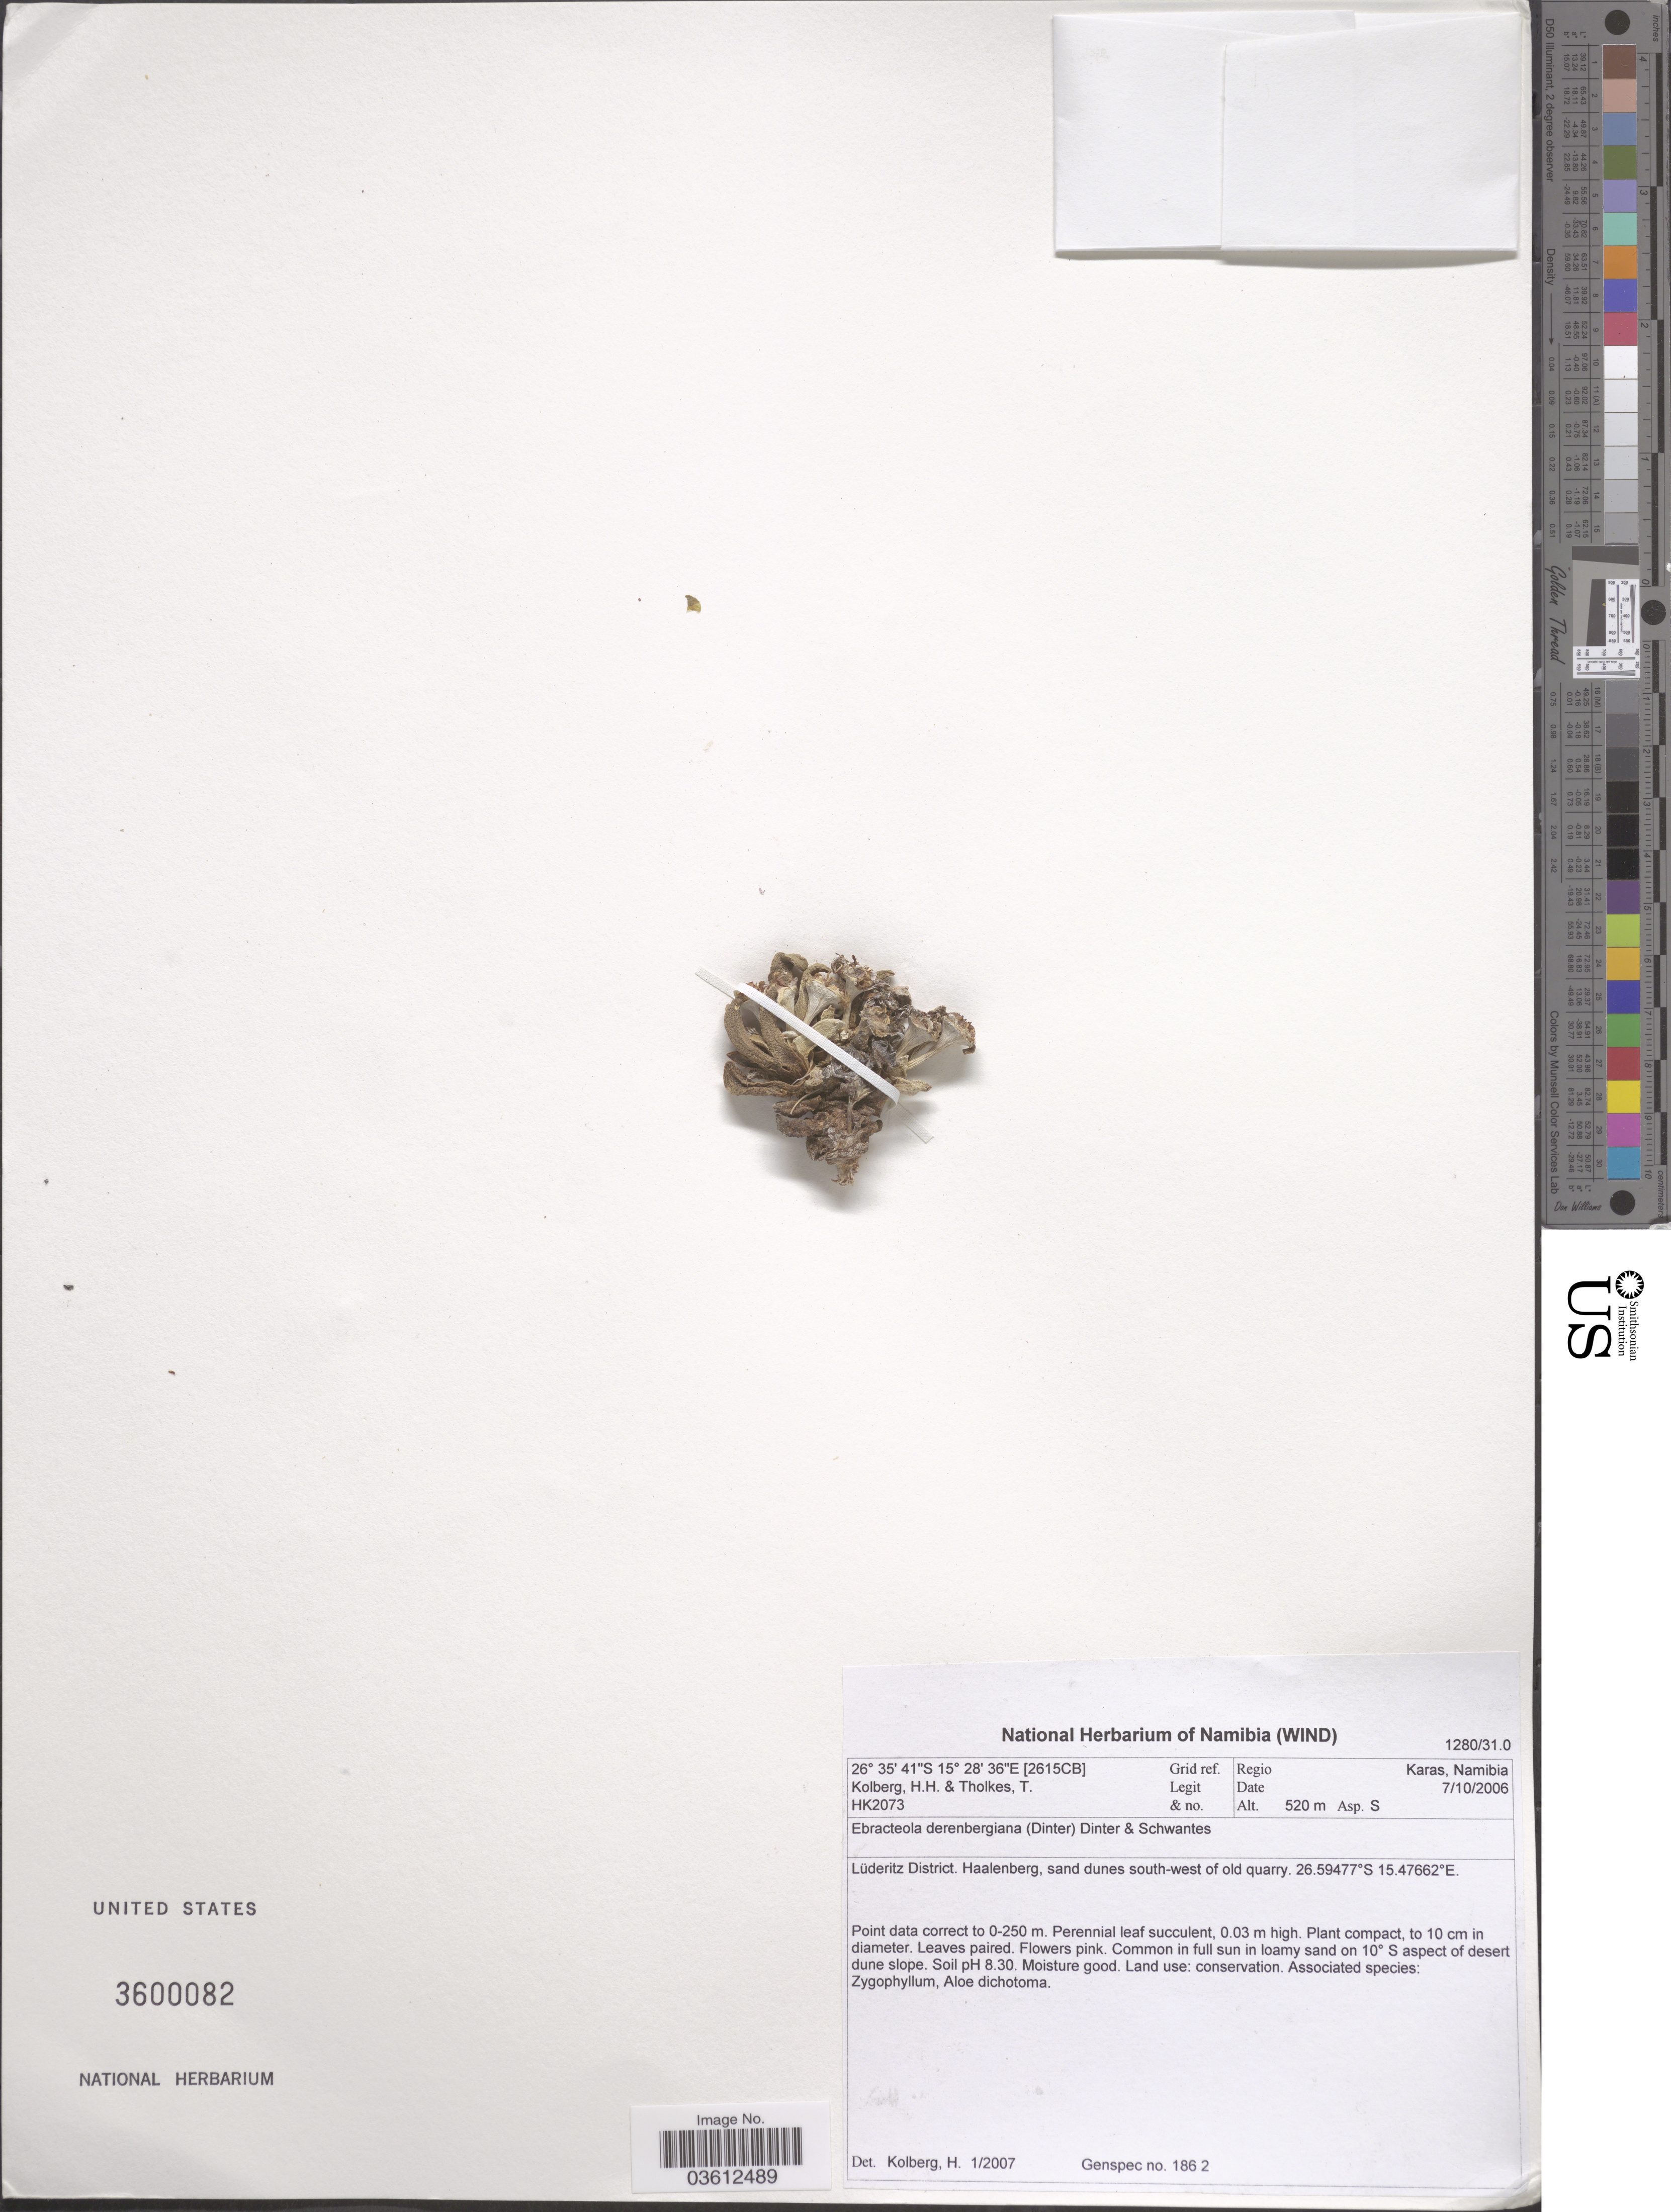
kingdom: Plantae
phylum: Tracheophyta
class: Magnoliopsida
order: Caryophyllales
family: Aizoaceae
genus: Ebracteola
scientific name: Ebracteola derenbergiana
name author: (Dinter) Dinter & Schwantes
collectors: H. H. Kolberg & T. Tholkes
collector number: HK2073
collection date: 2006-10-07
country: Namibia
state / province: Karas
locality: Grid ref. [2615CB]. Regio Karas. Lüderitz District. Haalenberg.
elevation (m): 520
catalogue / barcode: US 3600082